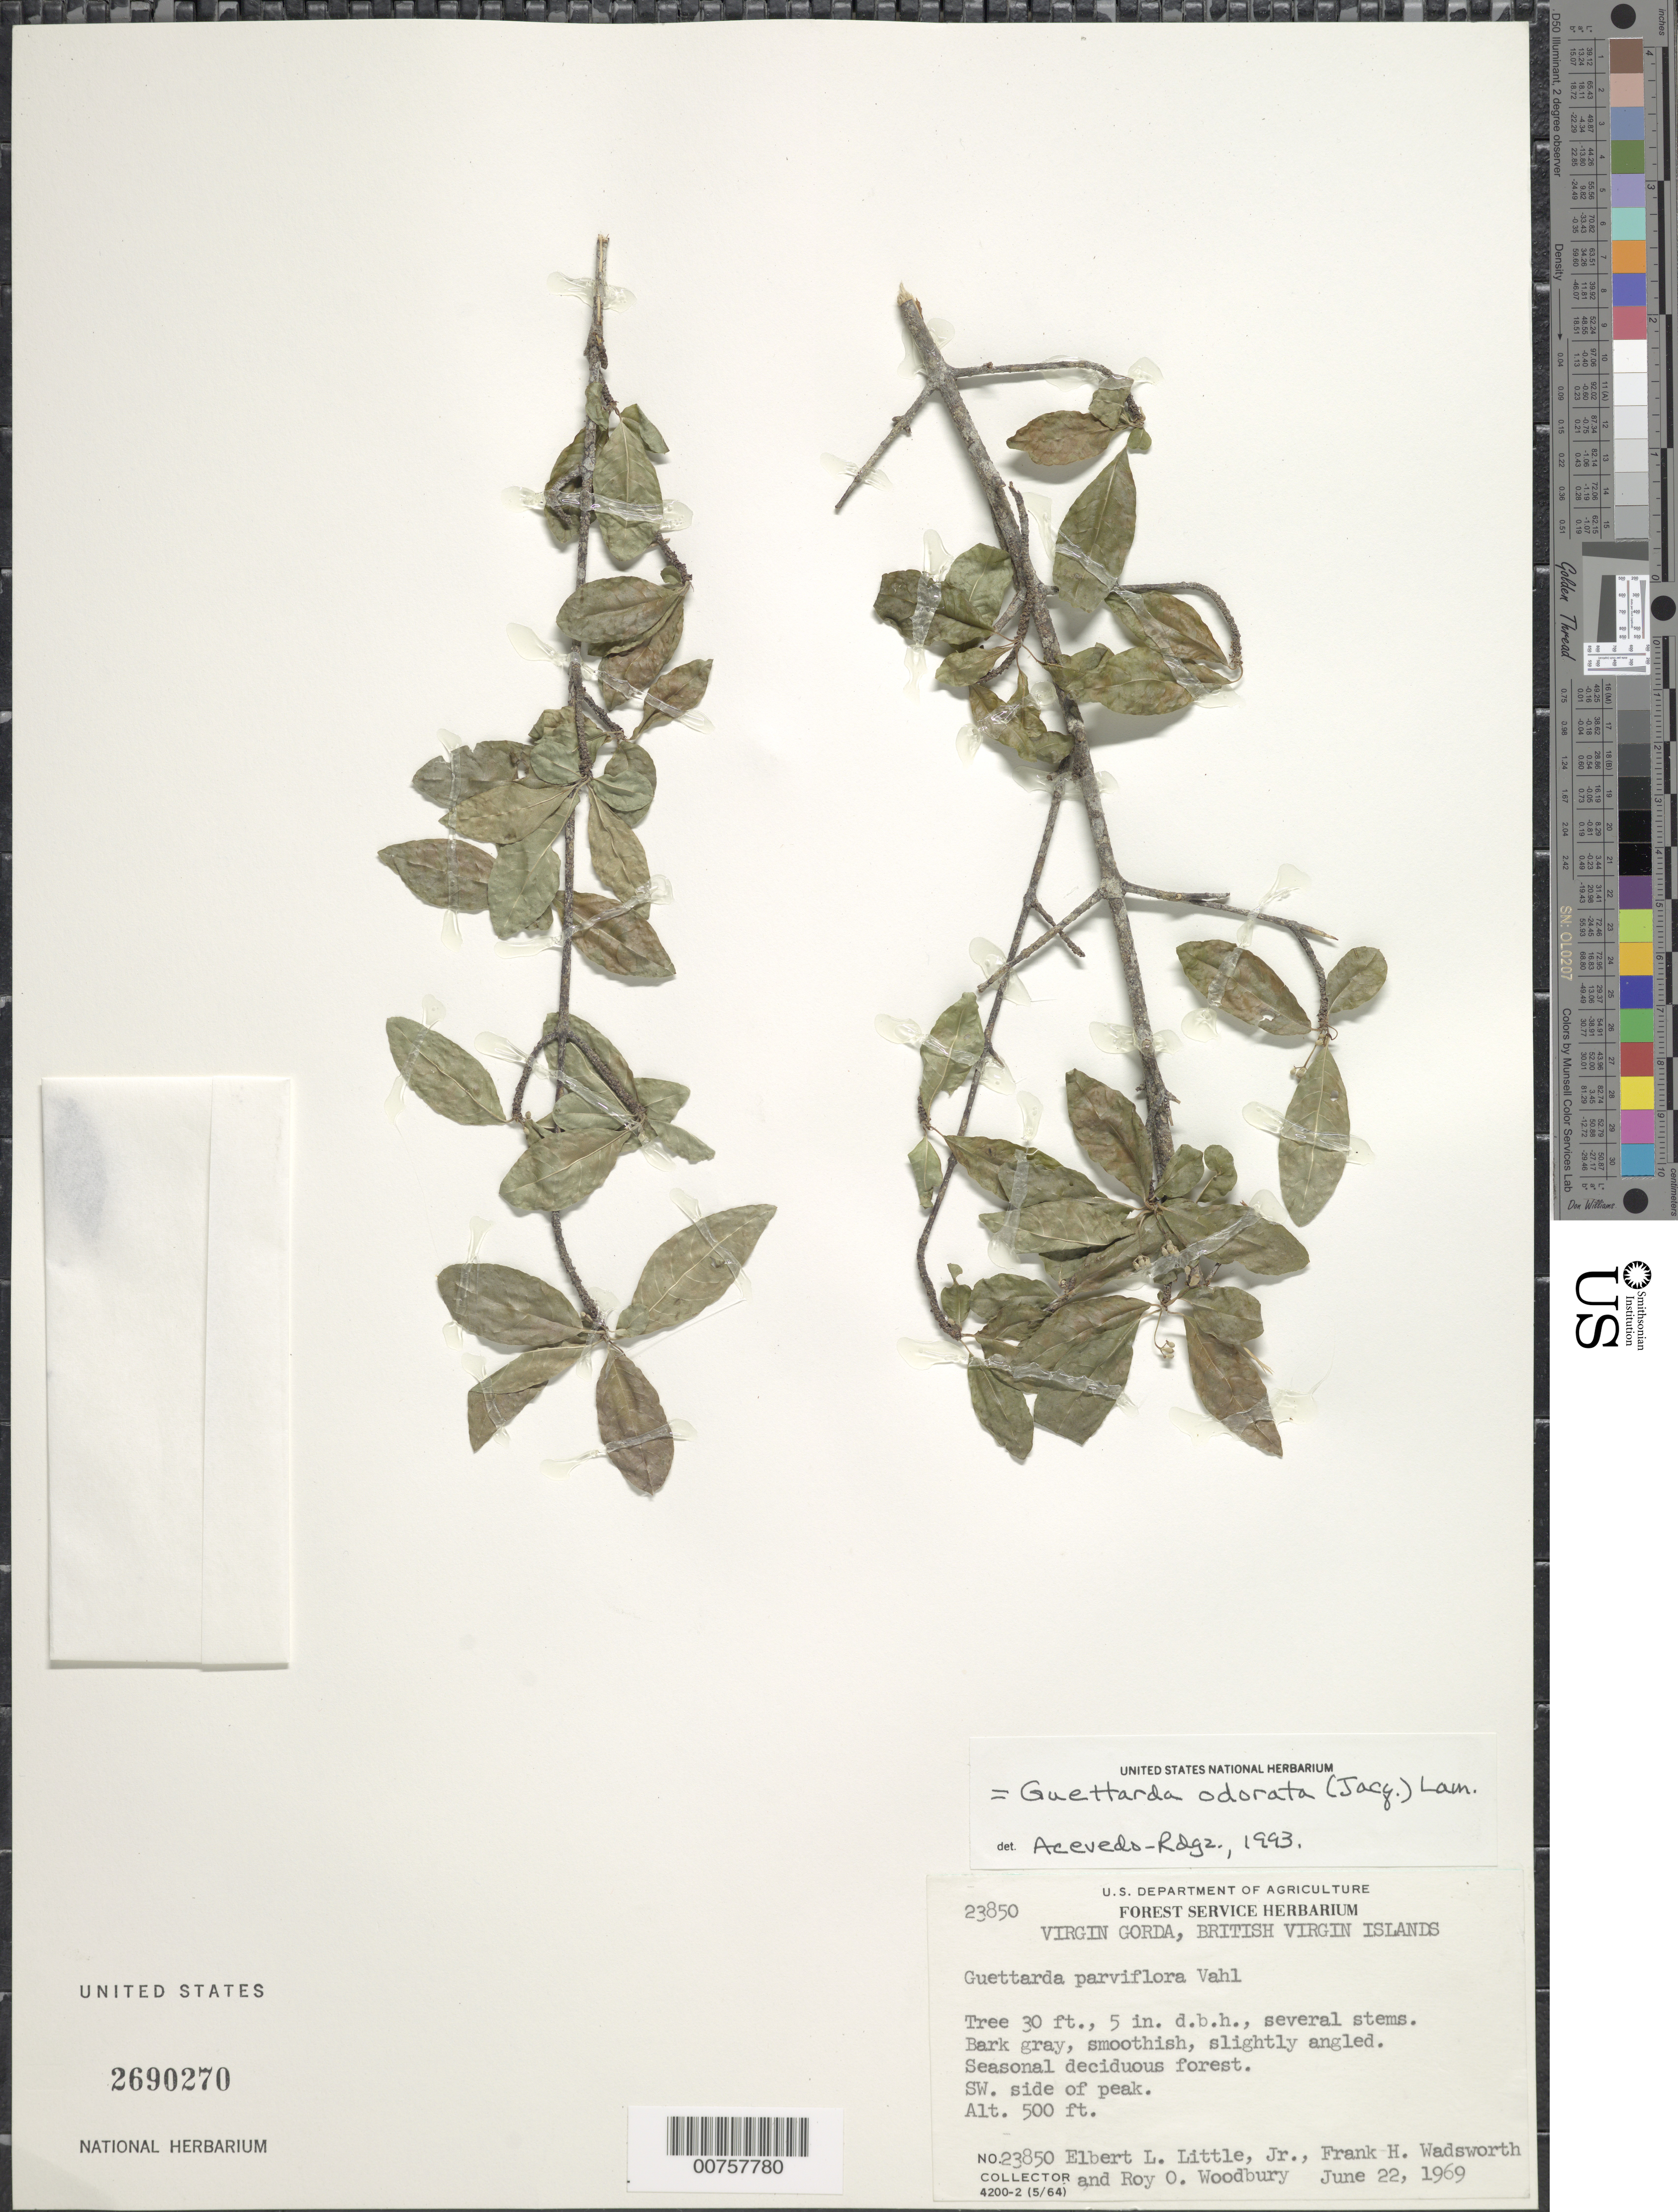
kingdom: Plantae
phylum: Tracheophyta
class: Magnoliopsida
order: Gentianales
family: Rubiaceae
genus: Guettarda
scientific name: Guettarda odorata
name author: (Jacq.) Lam.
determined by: Acevedo-Rodríguez, P., (BOT), Smithsonian Institution - National Museum of Natural History (UNITED STATES)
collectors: E. L. Little, F. Wadsworth & R. O. Woodbury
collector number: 23850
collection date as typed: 22 Jun 1969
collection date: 1969-06-22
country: British Virgin Islands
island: Virgin Gorda Island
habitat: Seasonal deciduous forest, SW side of peak.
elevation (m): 152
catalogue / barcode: US 2690270